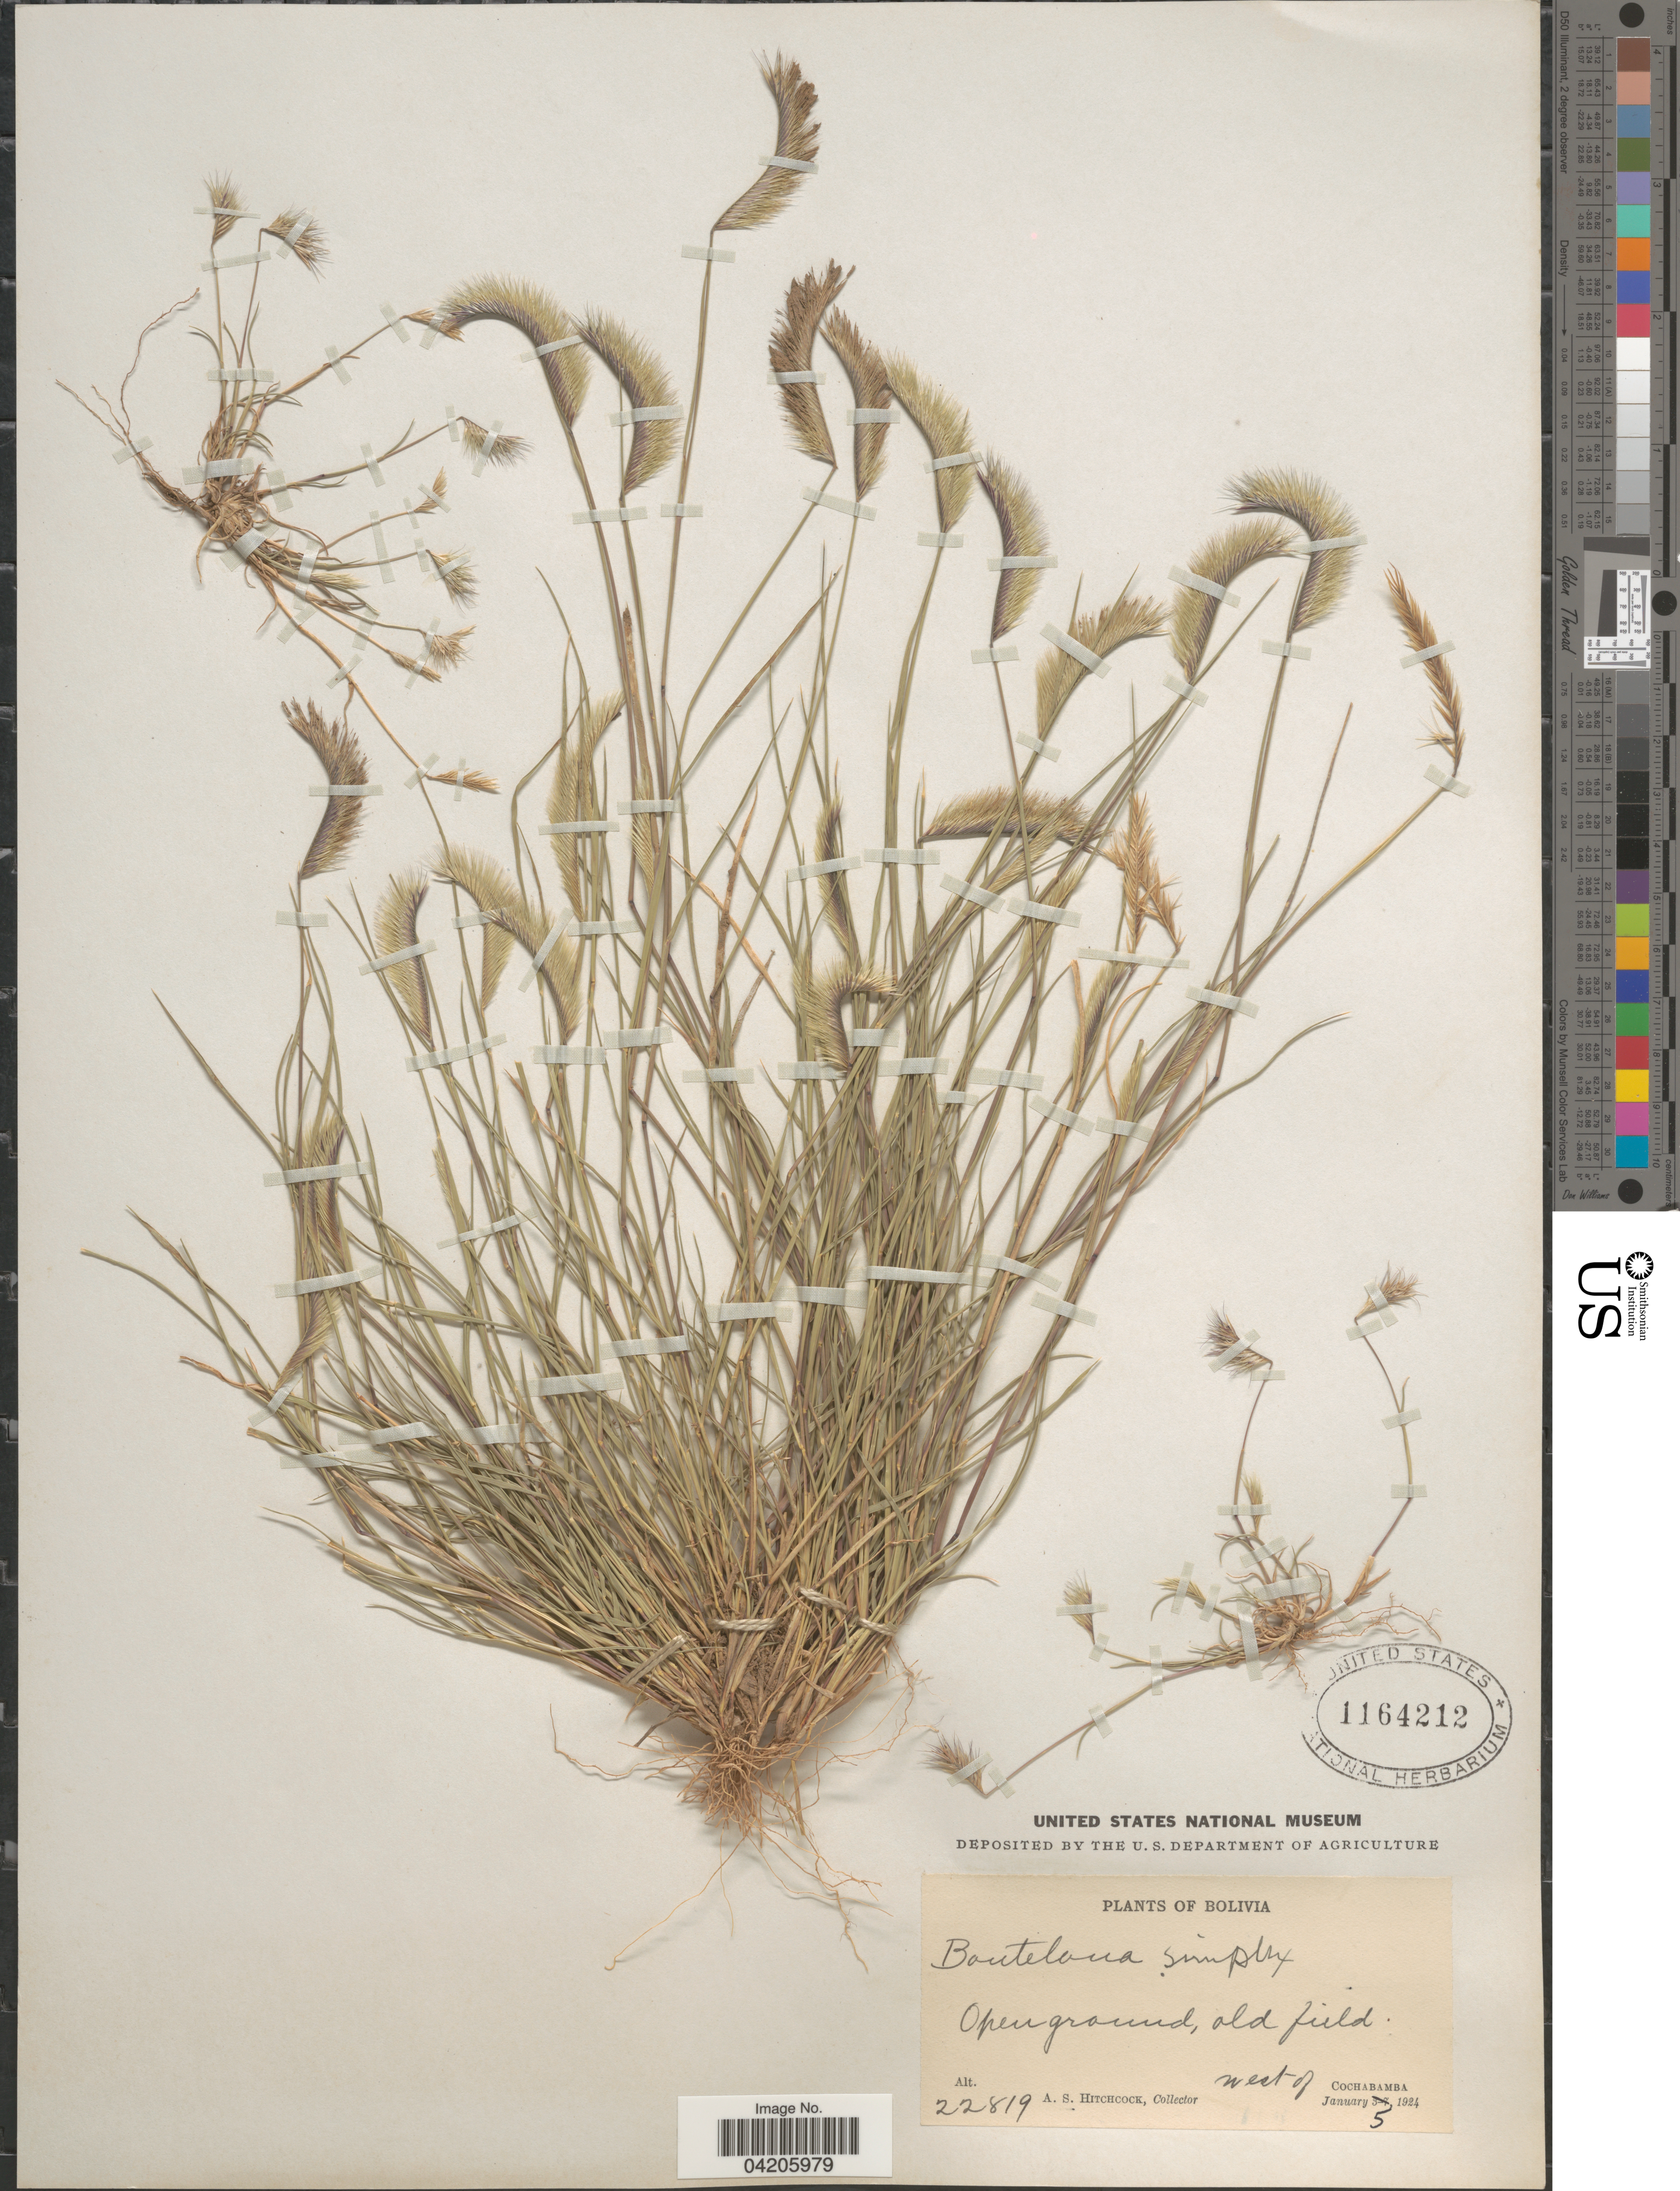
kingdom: Plantae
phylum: Tracheophyta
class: Liliopsida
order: Poales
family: Poaceae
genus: Bouteloua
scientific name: Bouteloua simplex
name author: Lag.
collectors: A. S. Hitchcock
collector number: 22819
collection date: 1924-01-05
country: Bolivia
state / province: Cochabamba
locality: Open ground, old field. West of Cochabamba.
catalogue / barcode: US 1164212